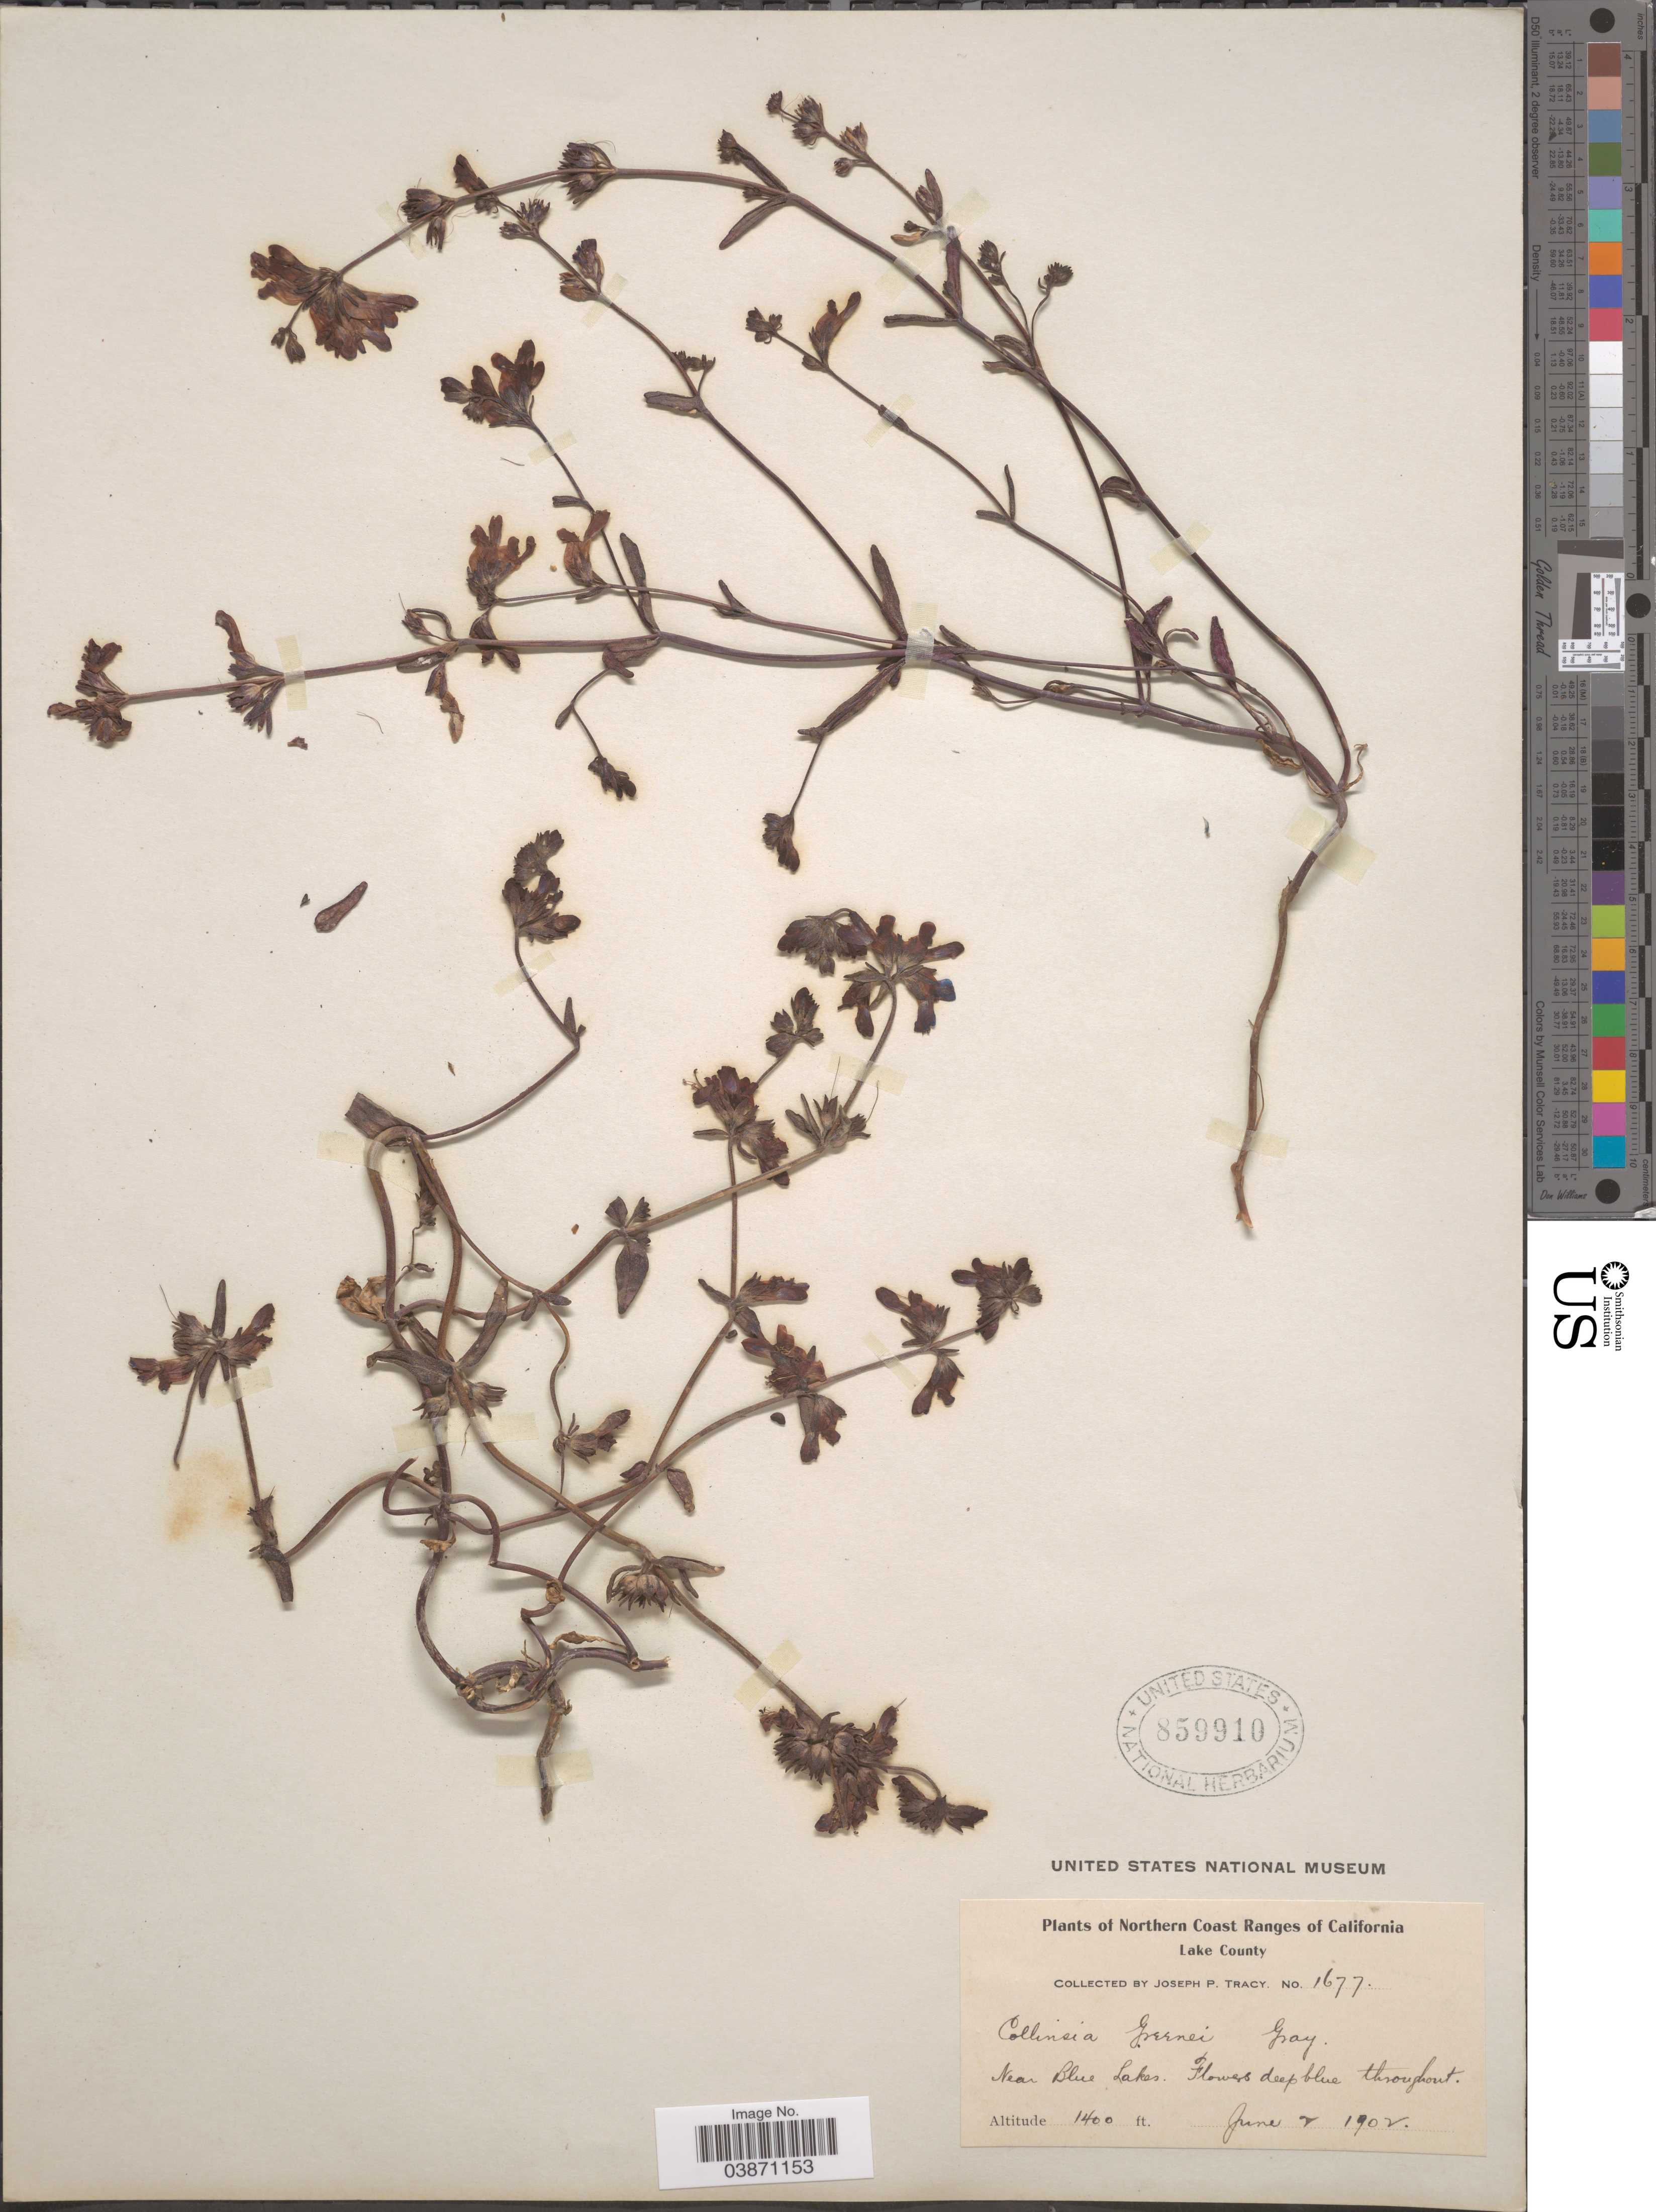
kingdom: Plantae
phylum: Tracheophyta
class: Magnoliopsida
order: Lamiales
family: Plantaginaceae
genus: Collinsia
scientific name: Collinsia greenei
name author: A. Gray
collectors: J. Tracy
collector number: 1677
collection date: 1902-06-02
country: United States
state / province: California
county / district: Lake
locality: Northern Coast Ranges. Lake County. Near Blue Lakes.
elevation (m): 427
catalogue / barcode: US 859910